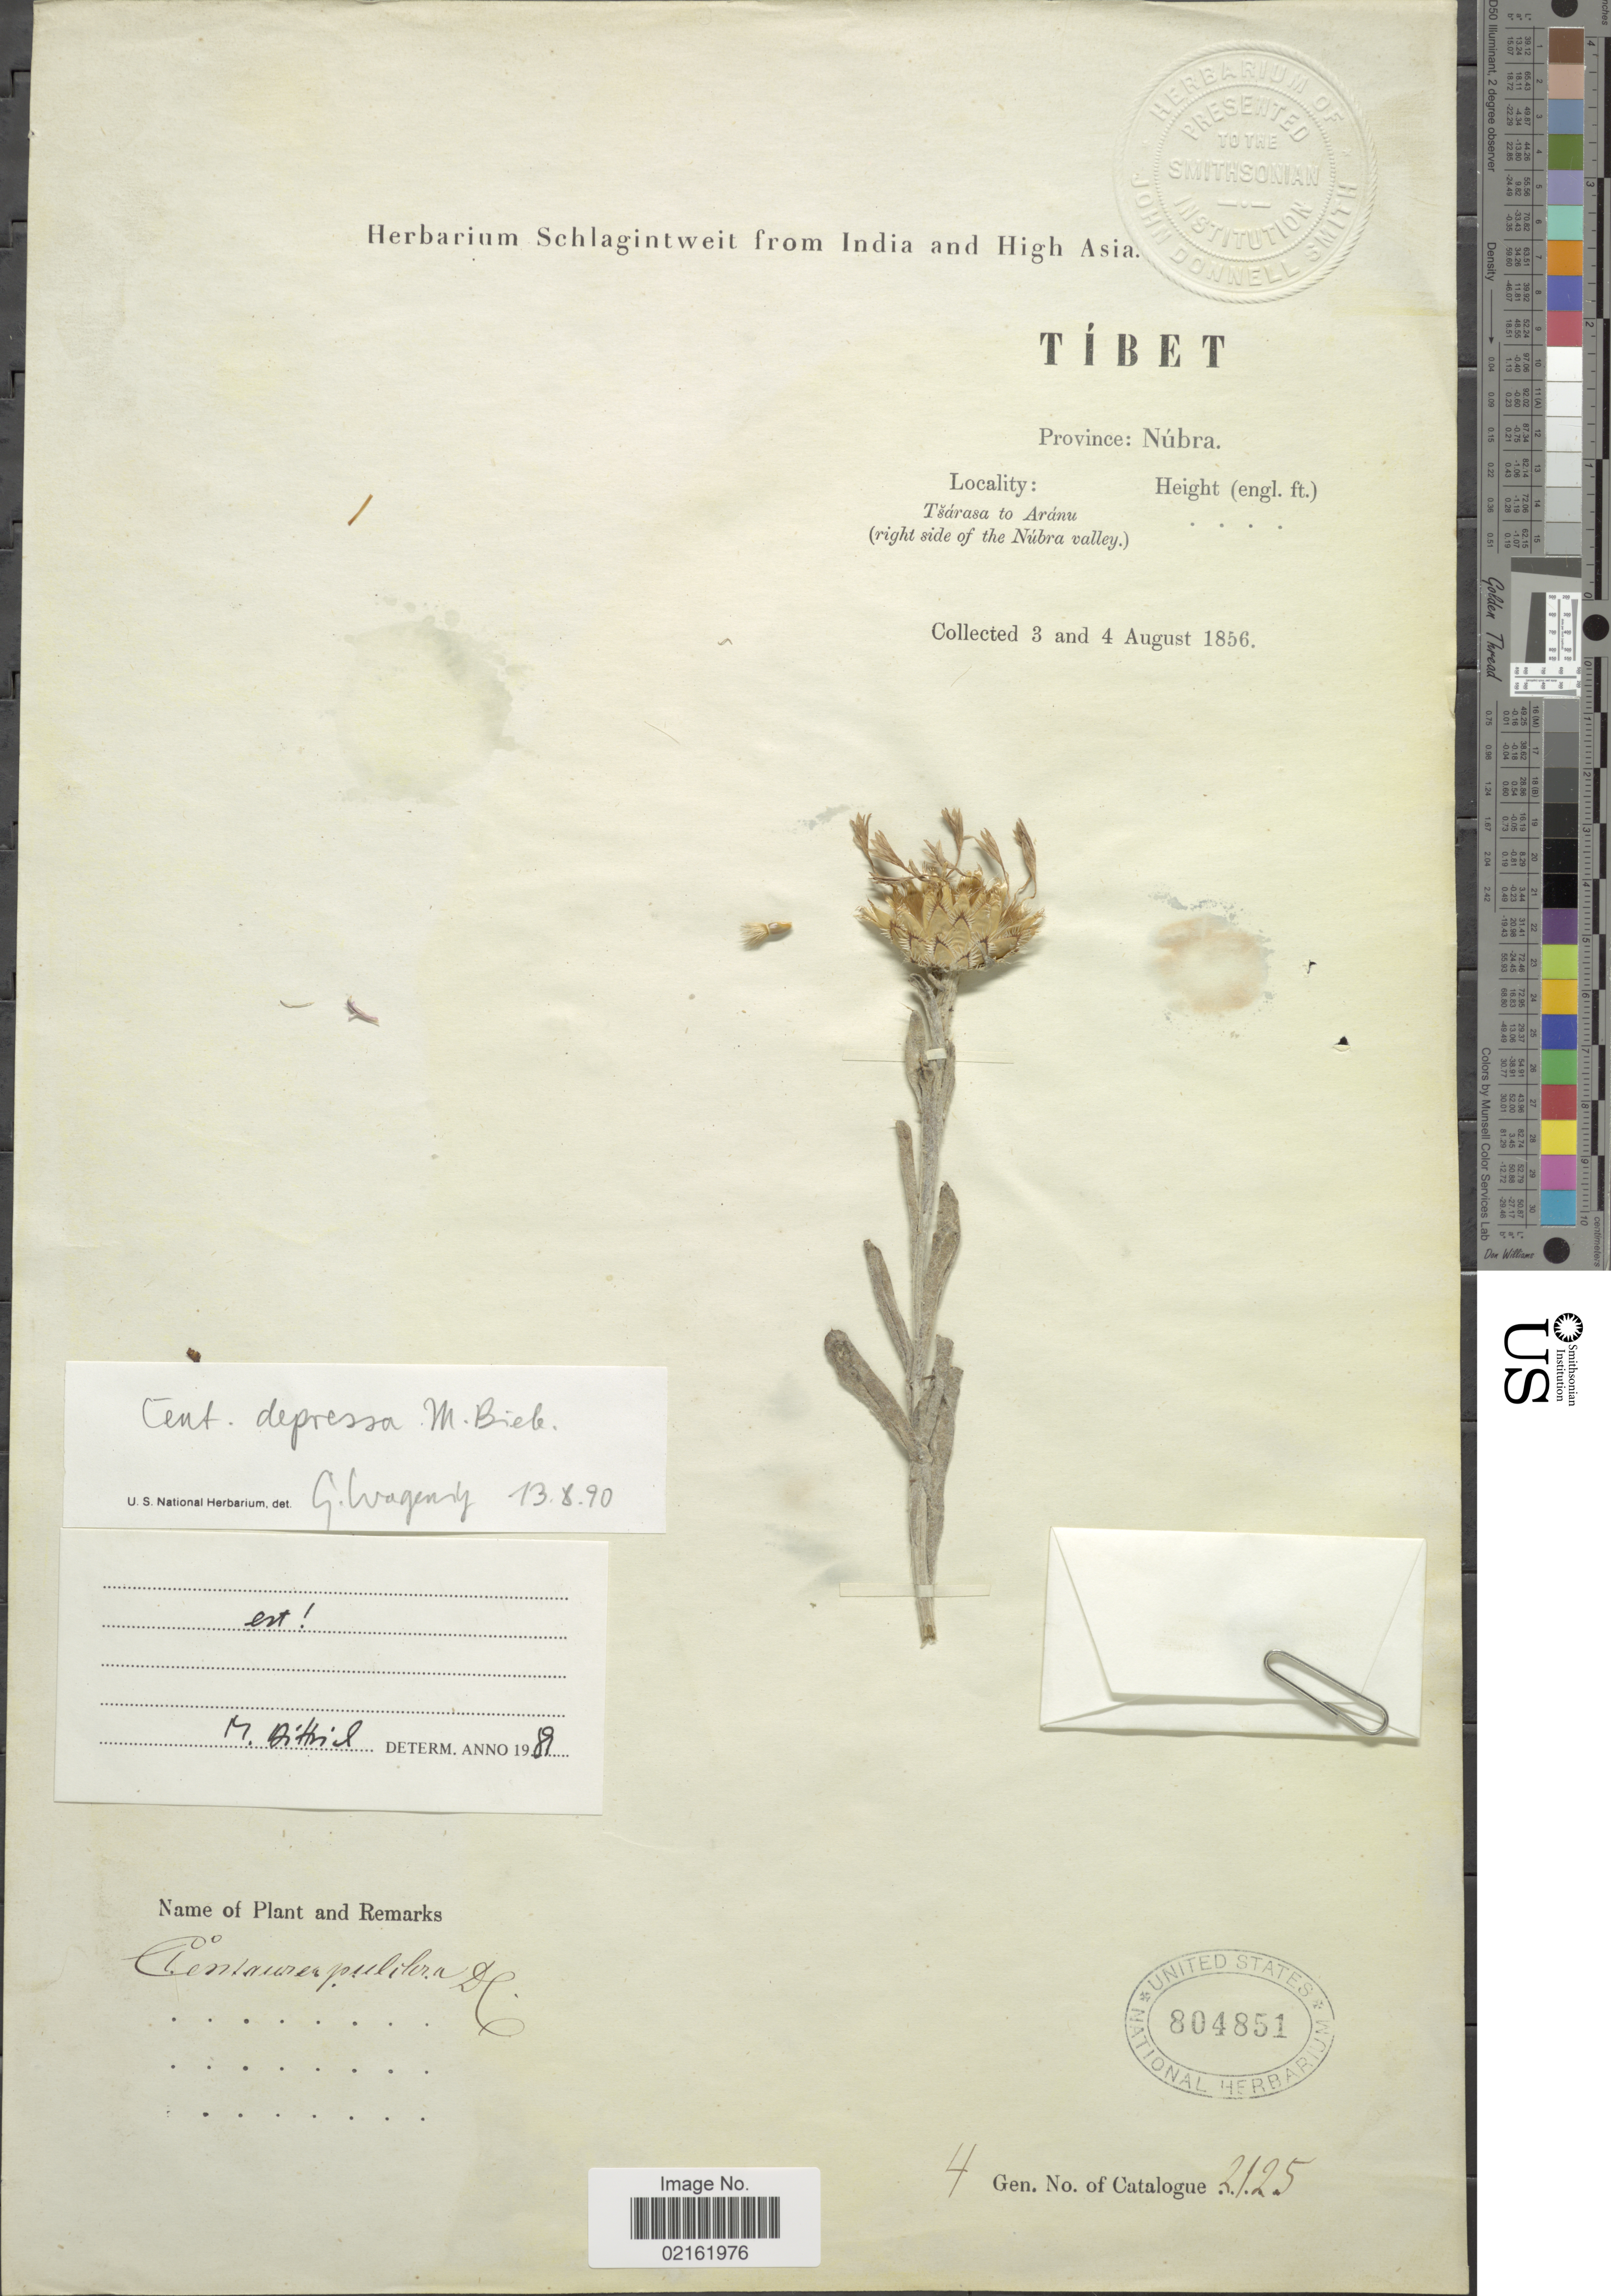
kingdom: Plantae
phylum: Tracheophyta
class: Magnoliopsida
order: Asterales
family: Asteraceae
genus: Centaurea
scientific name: Centaurea depressa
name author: M. Bieb.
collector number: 2125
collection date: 1856-08-03/1856-08-04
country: China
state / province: Xizang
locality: Tibet, Province: Nubra, Tsarasa to Aranu (right side of the Nubra Valley)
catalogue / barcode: US 804851